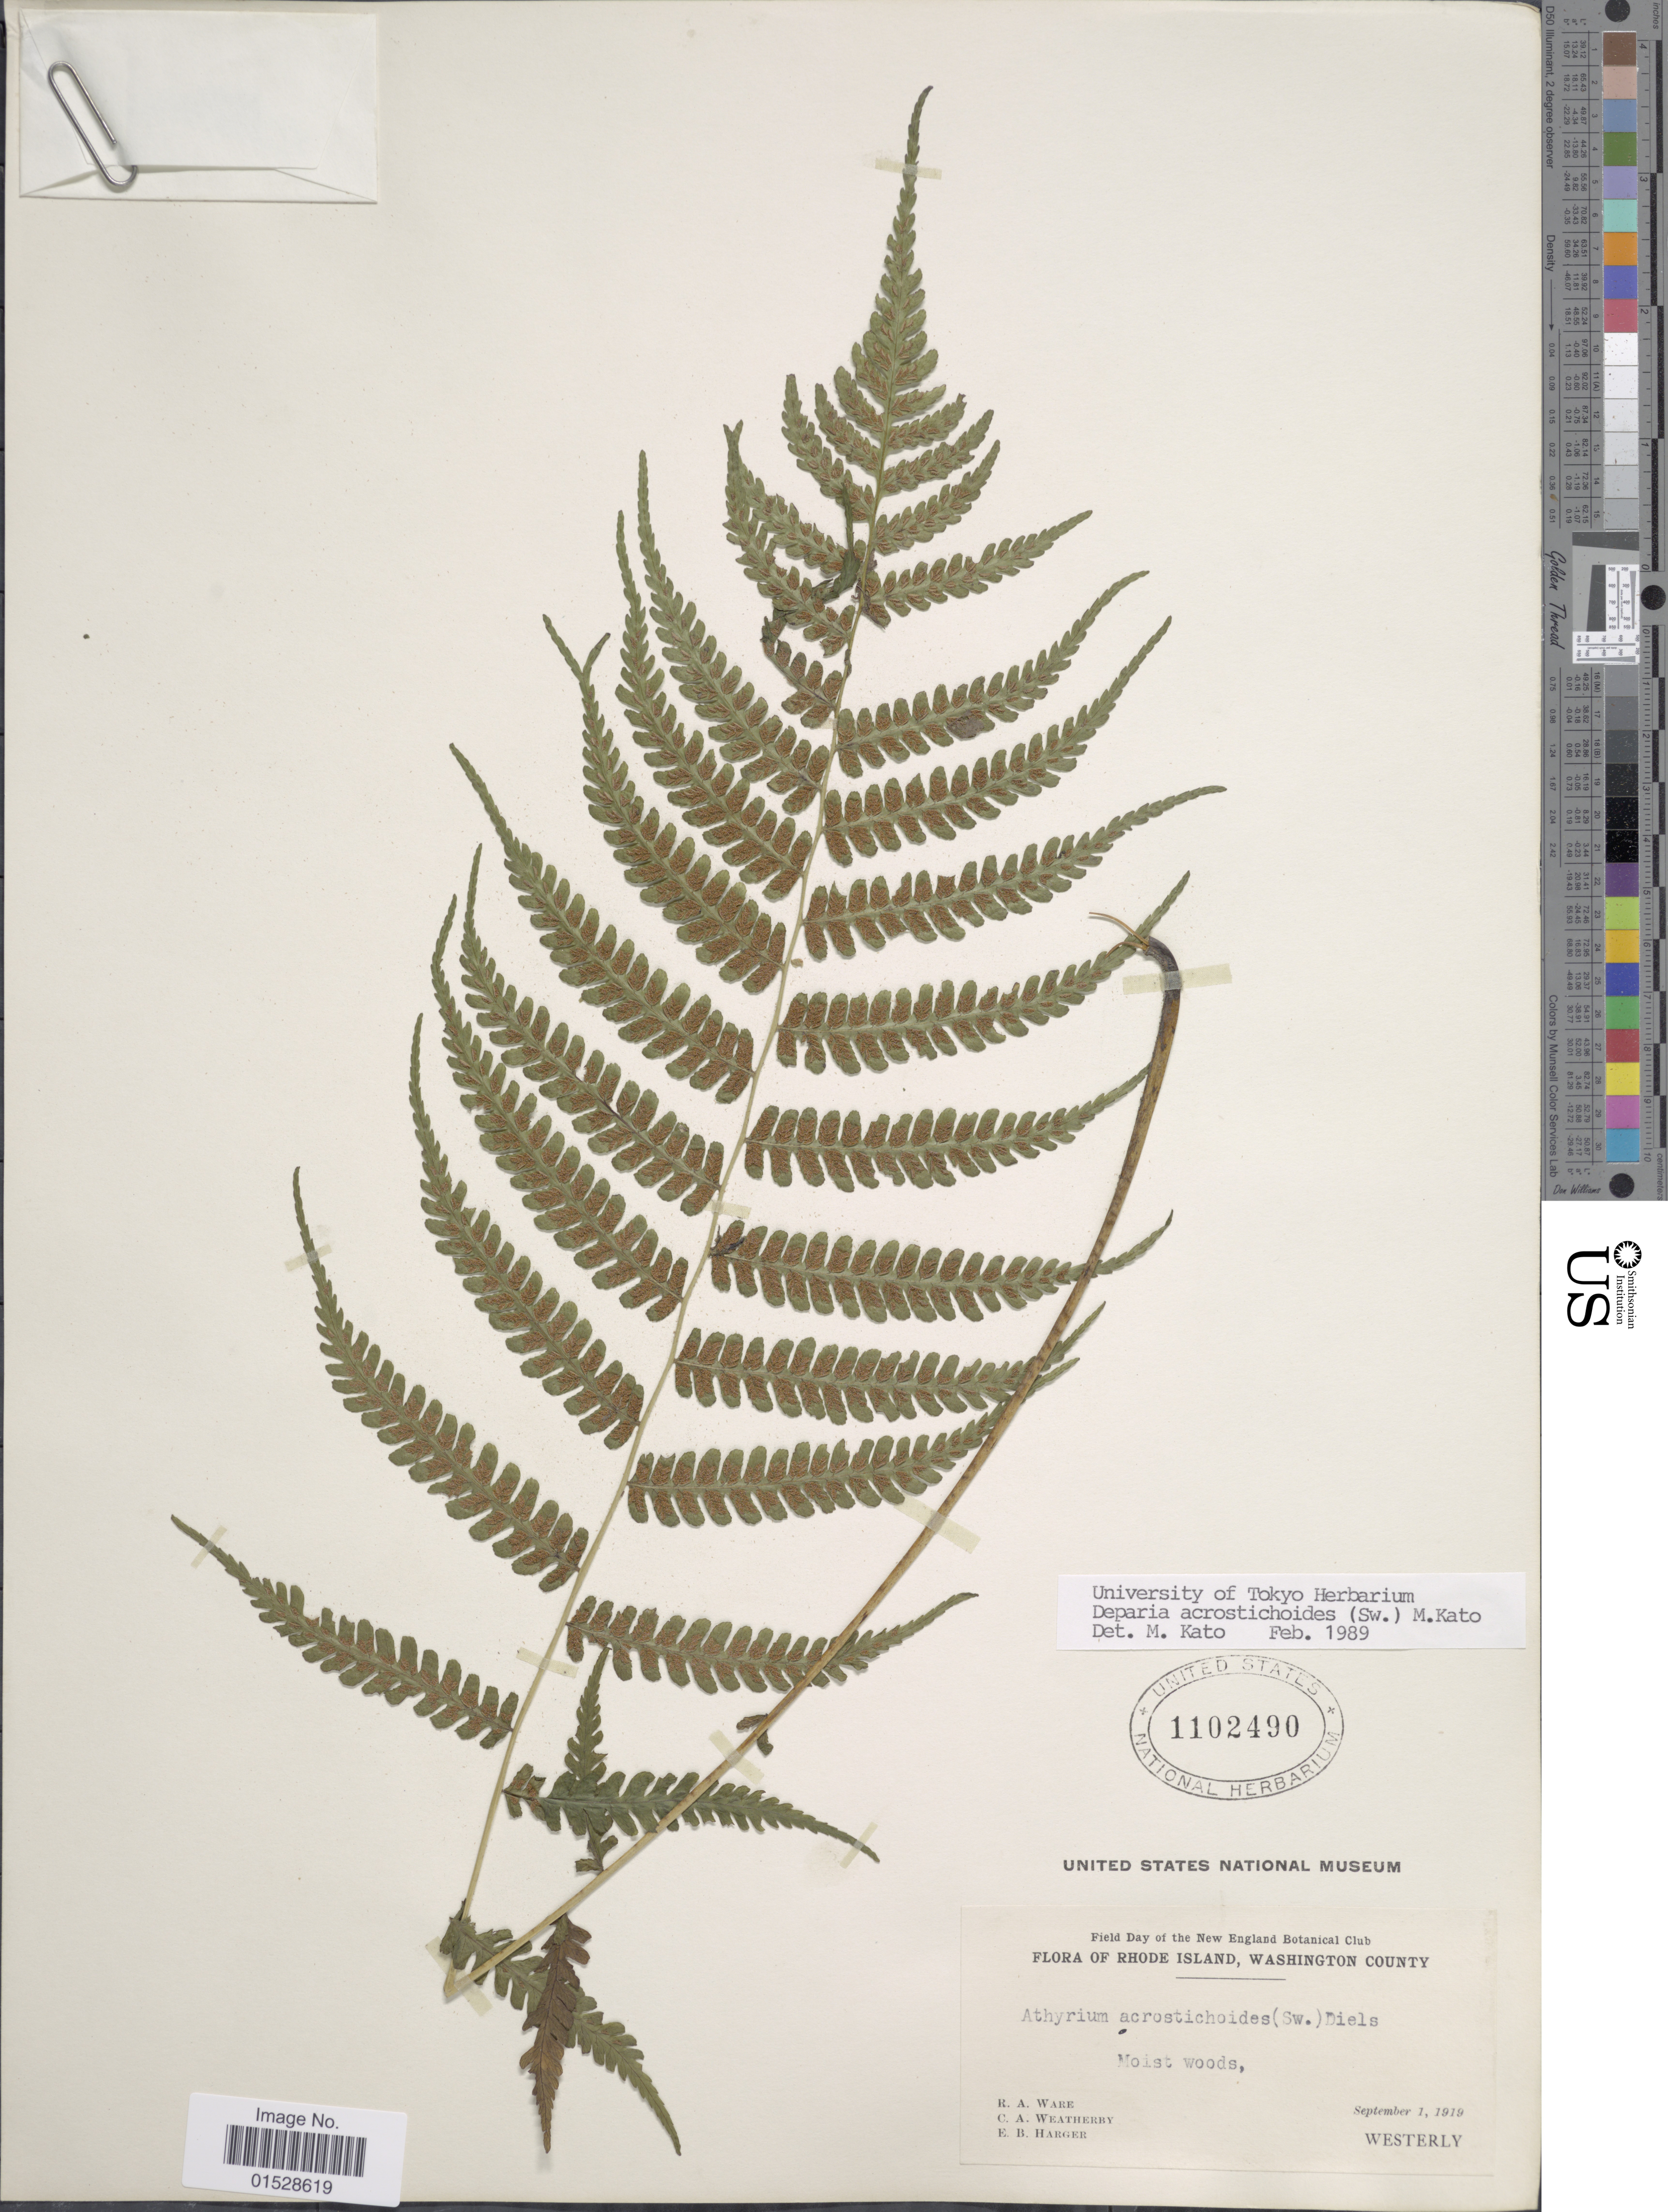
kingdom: Plantae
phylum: Tracheophyta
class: Polypodiopsida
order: Polypodiales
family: Athyriaceae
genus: Deparia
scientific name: Deparia acrostichoides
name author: (Sw.) M. Kato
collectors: R. Ware, C. A. Weatherby & E. B. Harger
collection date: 1919-09-01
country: United States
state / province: Rhode Island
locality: Rhode ISland, Washington County, Westerly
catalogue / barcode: US 1102490